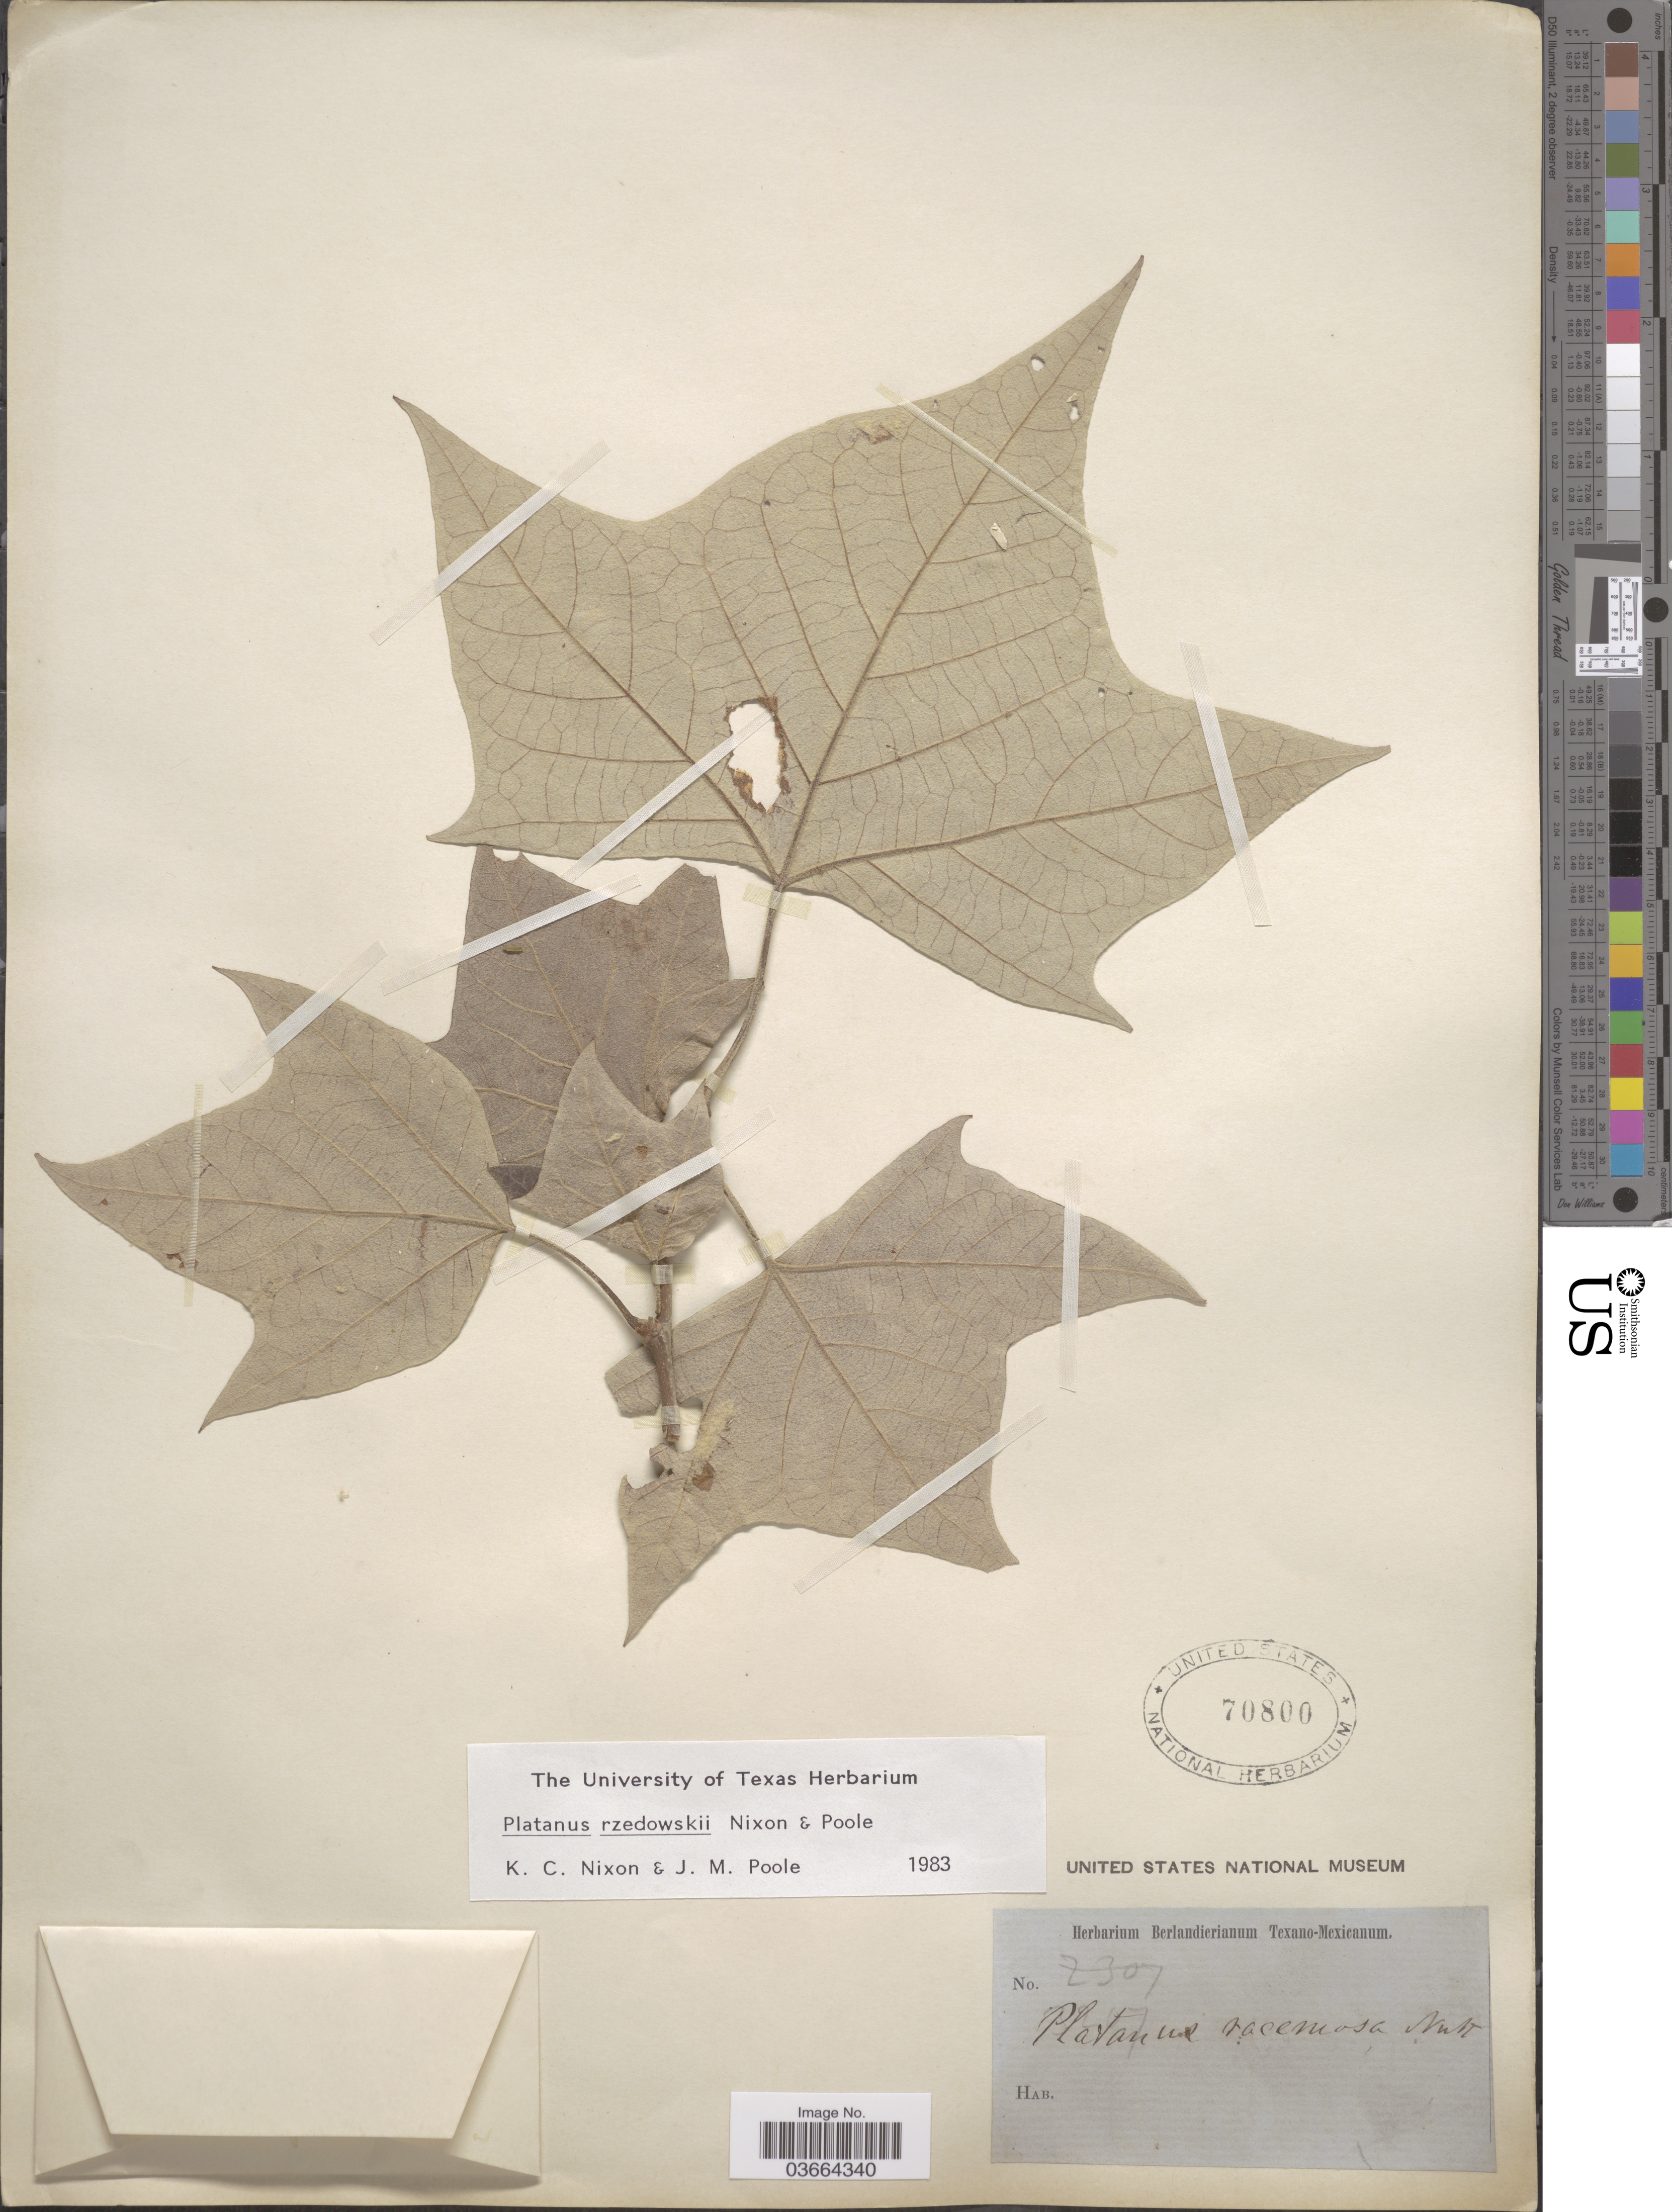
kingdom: Plantae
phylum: Tracheophyta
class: Magnoliopsida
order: Proteales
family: Platanaceae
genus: Platanus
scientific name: Platanus rzedowskii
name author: Nixon & J.M. Poole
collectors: ex Herb. Berlandierianum Texano-Mexicanum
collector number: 3207?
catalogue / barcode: US 70800